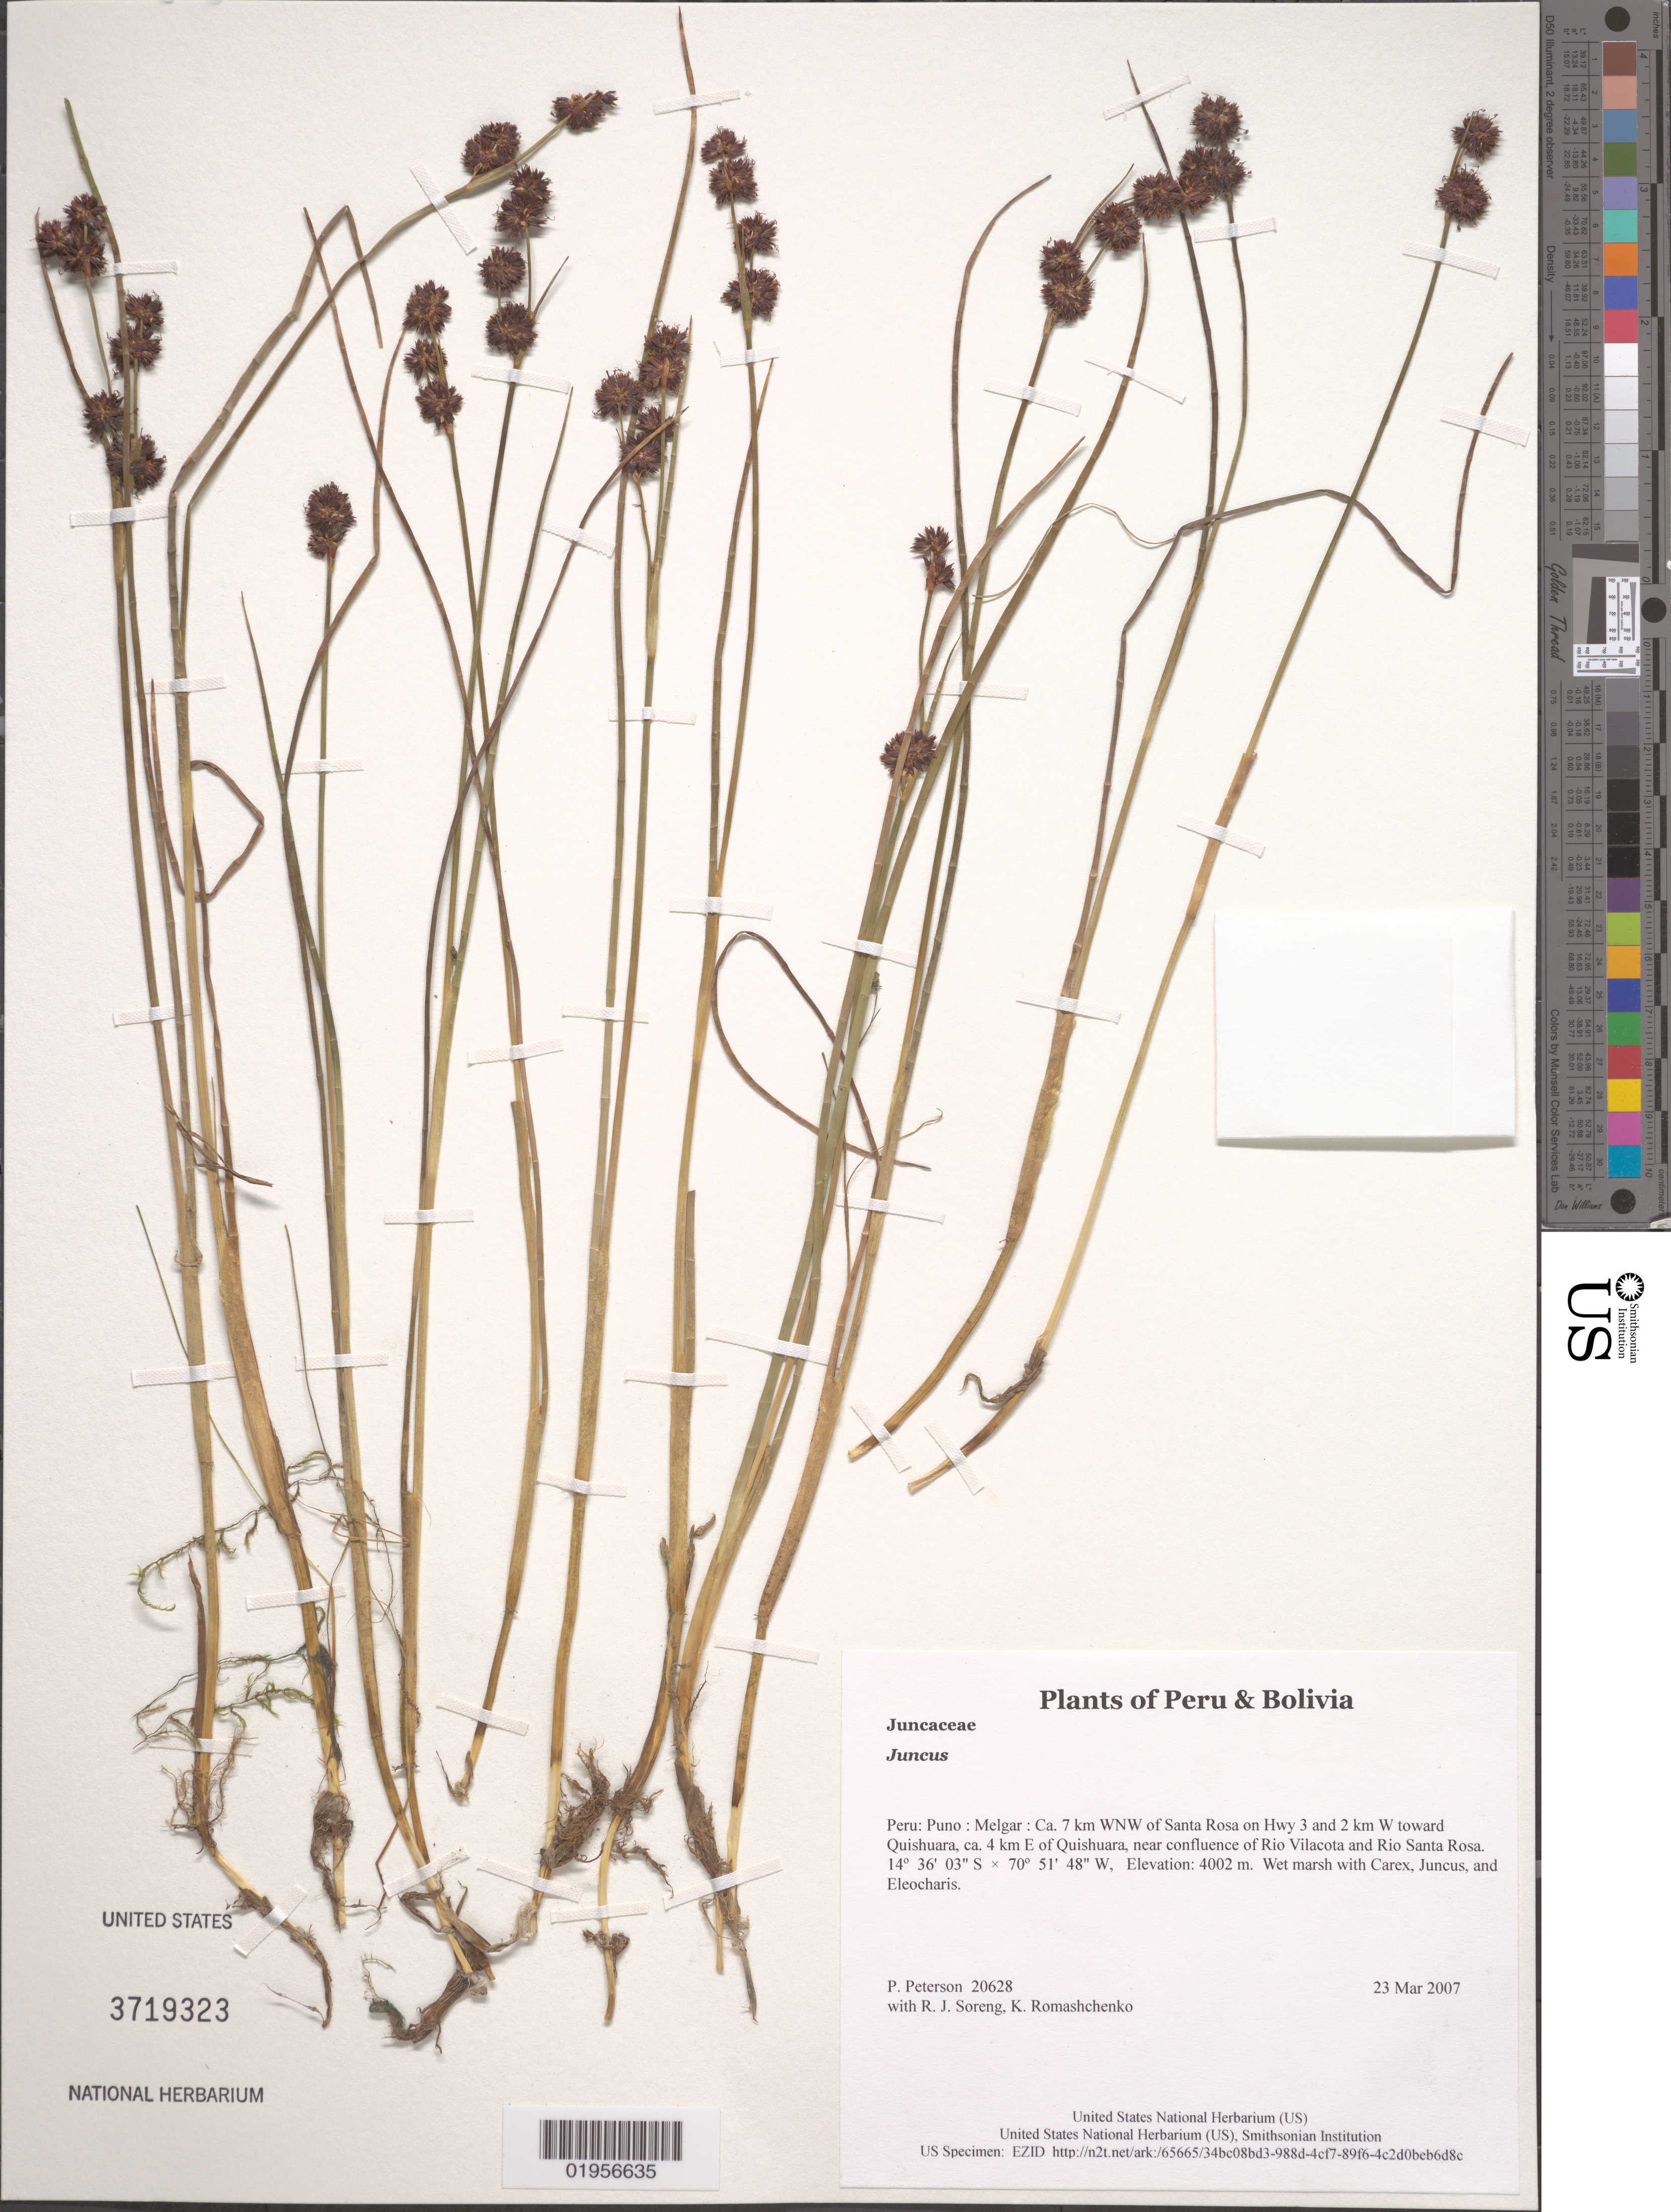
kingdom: Plantae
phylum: Tracheophyta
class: Liliopsida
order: Poales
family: Juncaceae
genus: Juncus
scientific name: Juncus sp.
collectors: P. M. Peterson, R. J. Soreng & K. Romashchenko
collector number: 20628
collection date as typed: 23 Mar 2007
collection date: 2007-03-23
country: Peru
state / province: Puno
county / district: Melgar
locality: Ca. 7 km WNW of Santa Rosa on Hwy 3 and 2 km W toward Quishuara, ca. 4 km E of Quishuara, near confluence of Rio Vilacota and Rio Santa Rosa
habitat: Wet marsh with Carex, Juncus, and Eleocharis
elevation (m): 4002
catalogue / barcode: US 3719323